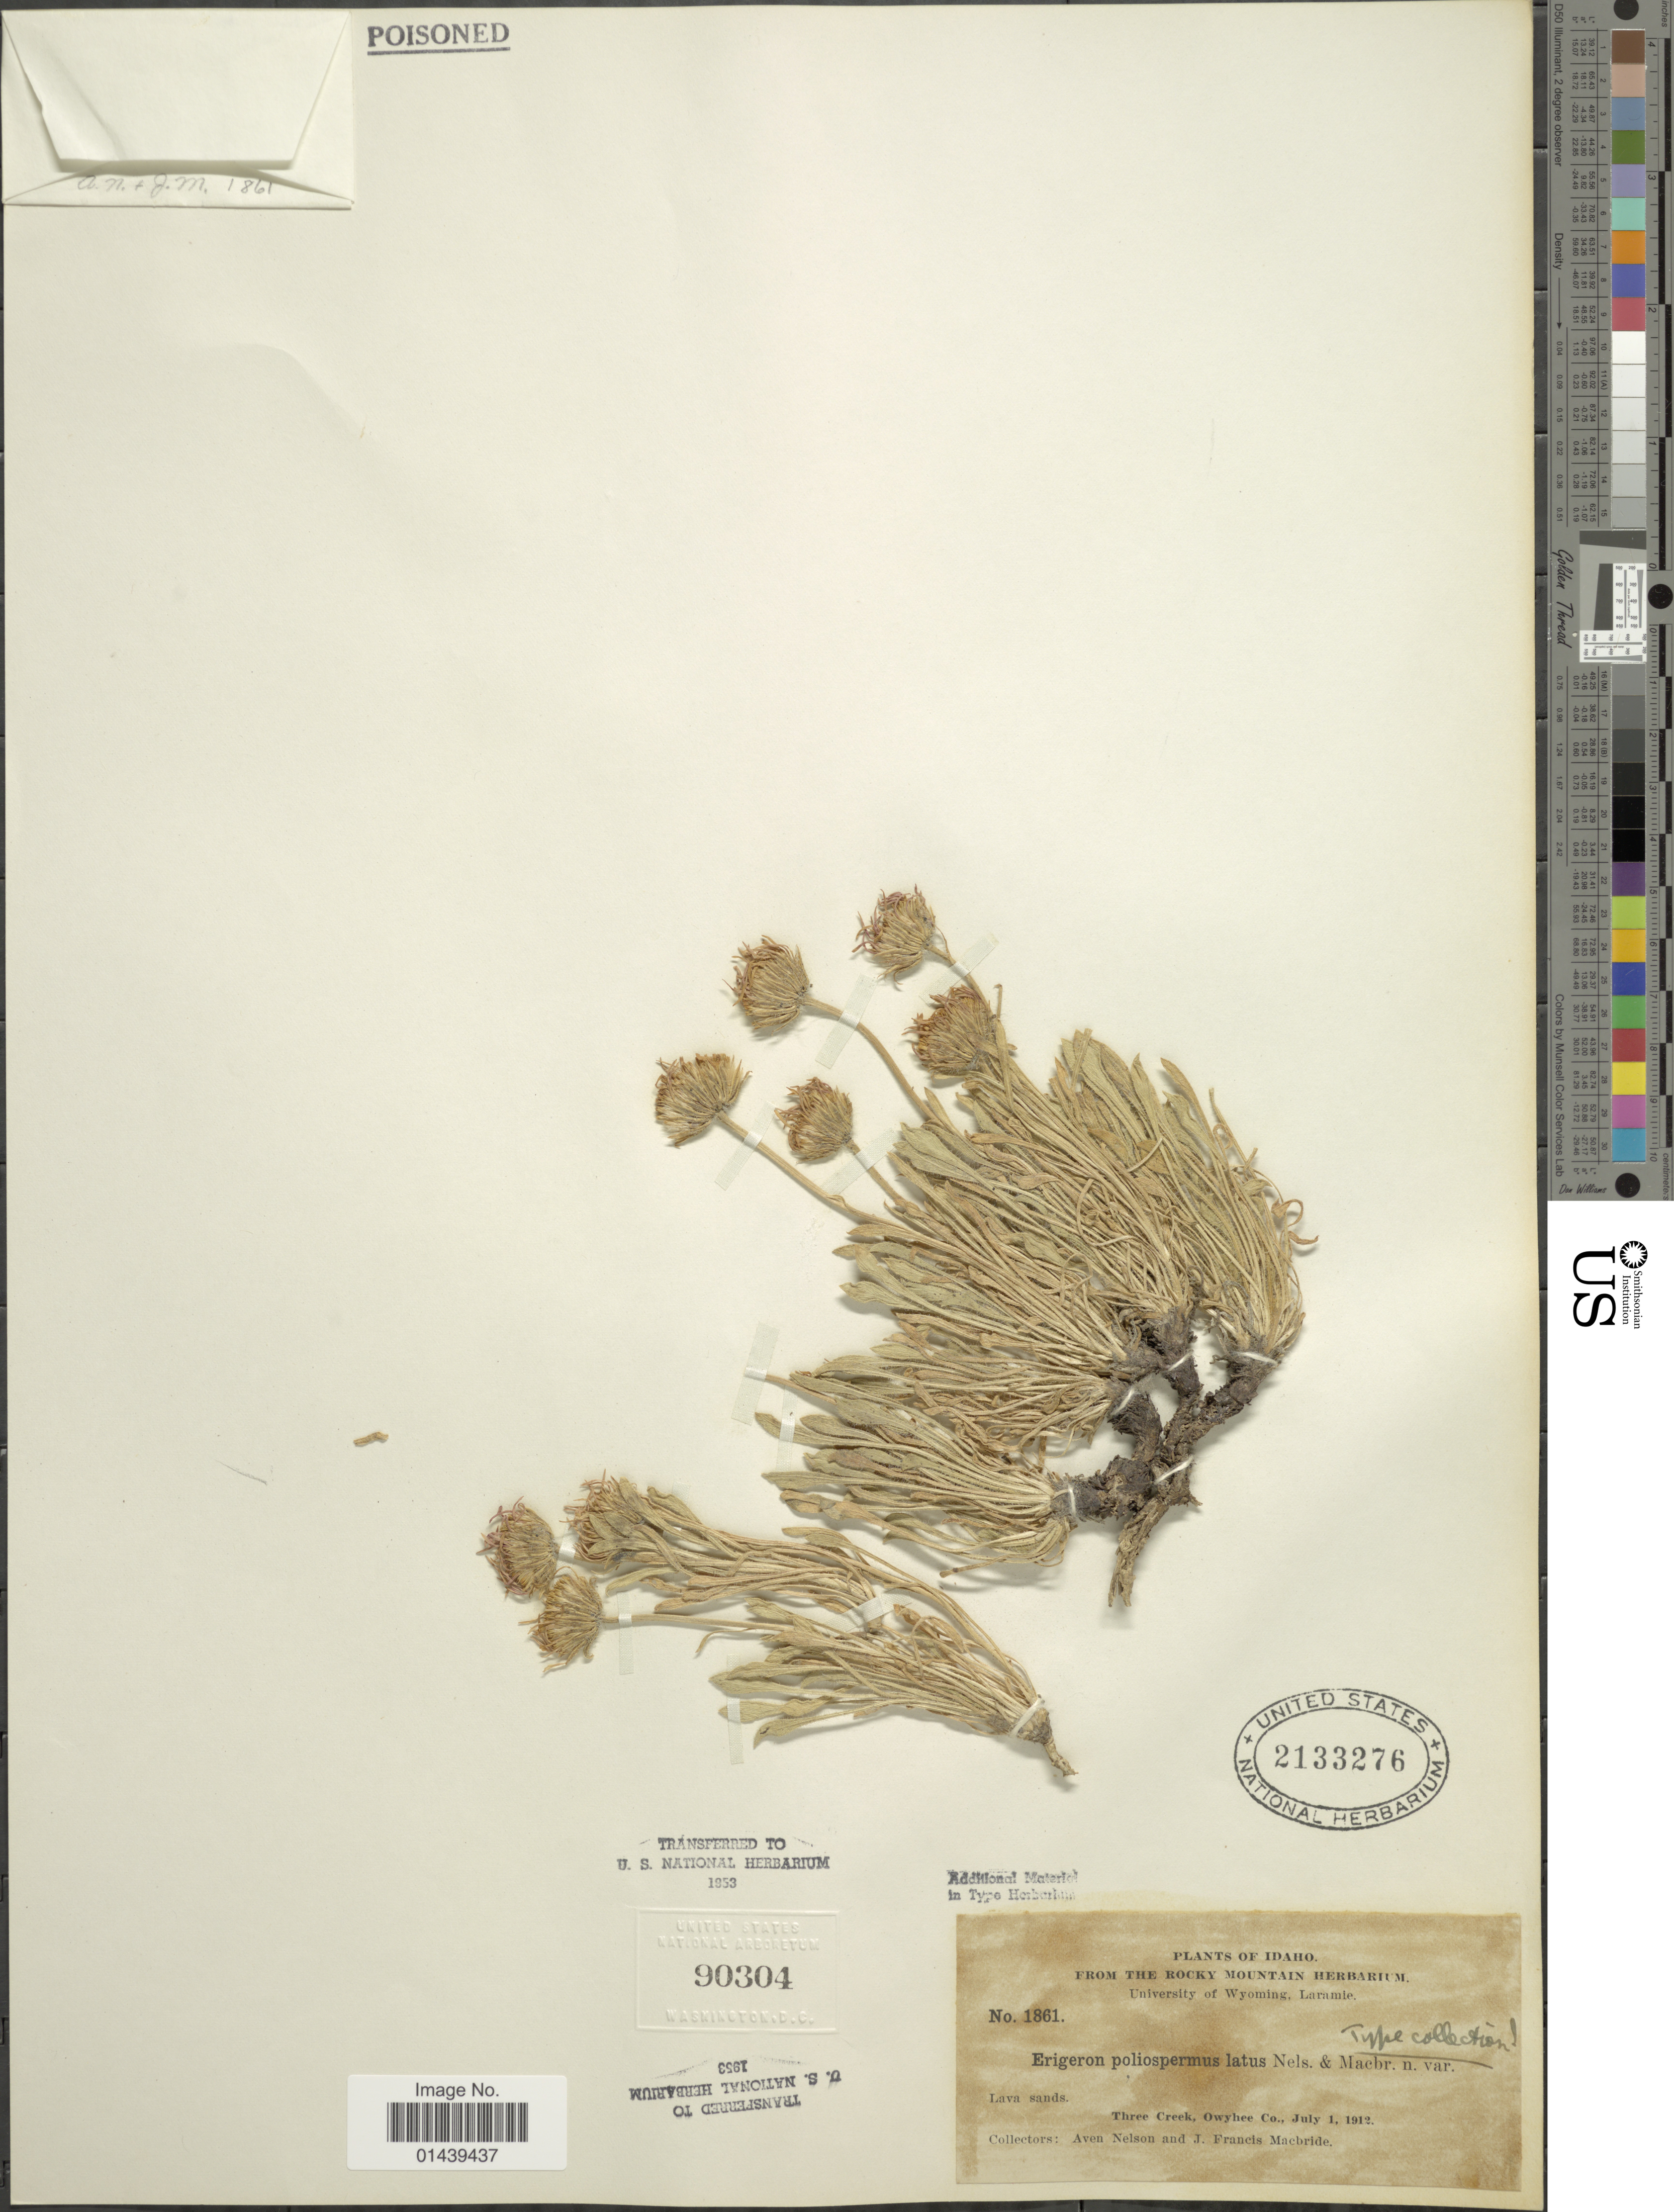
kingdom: Plantae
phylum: Tracheophyta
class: Magnoliopsida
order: Asterales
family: Asteraceae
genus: Erigeron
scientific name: Erigeron poliospermus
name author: A. Gray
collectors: A. Nelson & J. F. Macbride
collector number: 1861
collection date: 1912-07-01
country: United States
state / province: Idaho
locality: Three Creek, Owyhee Co.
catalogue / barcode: US 2133276